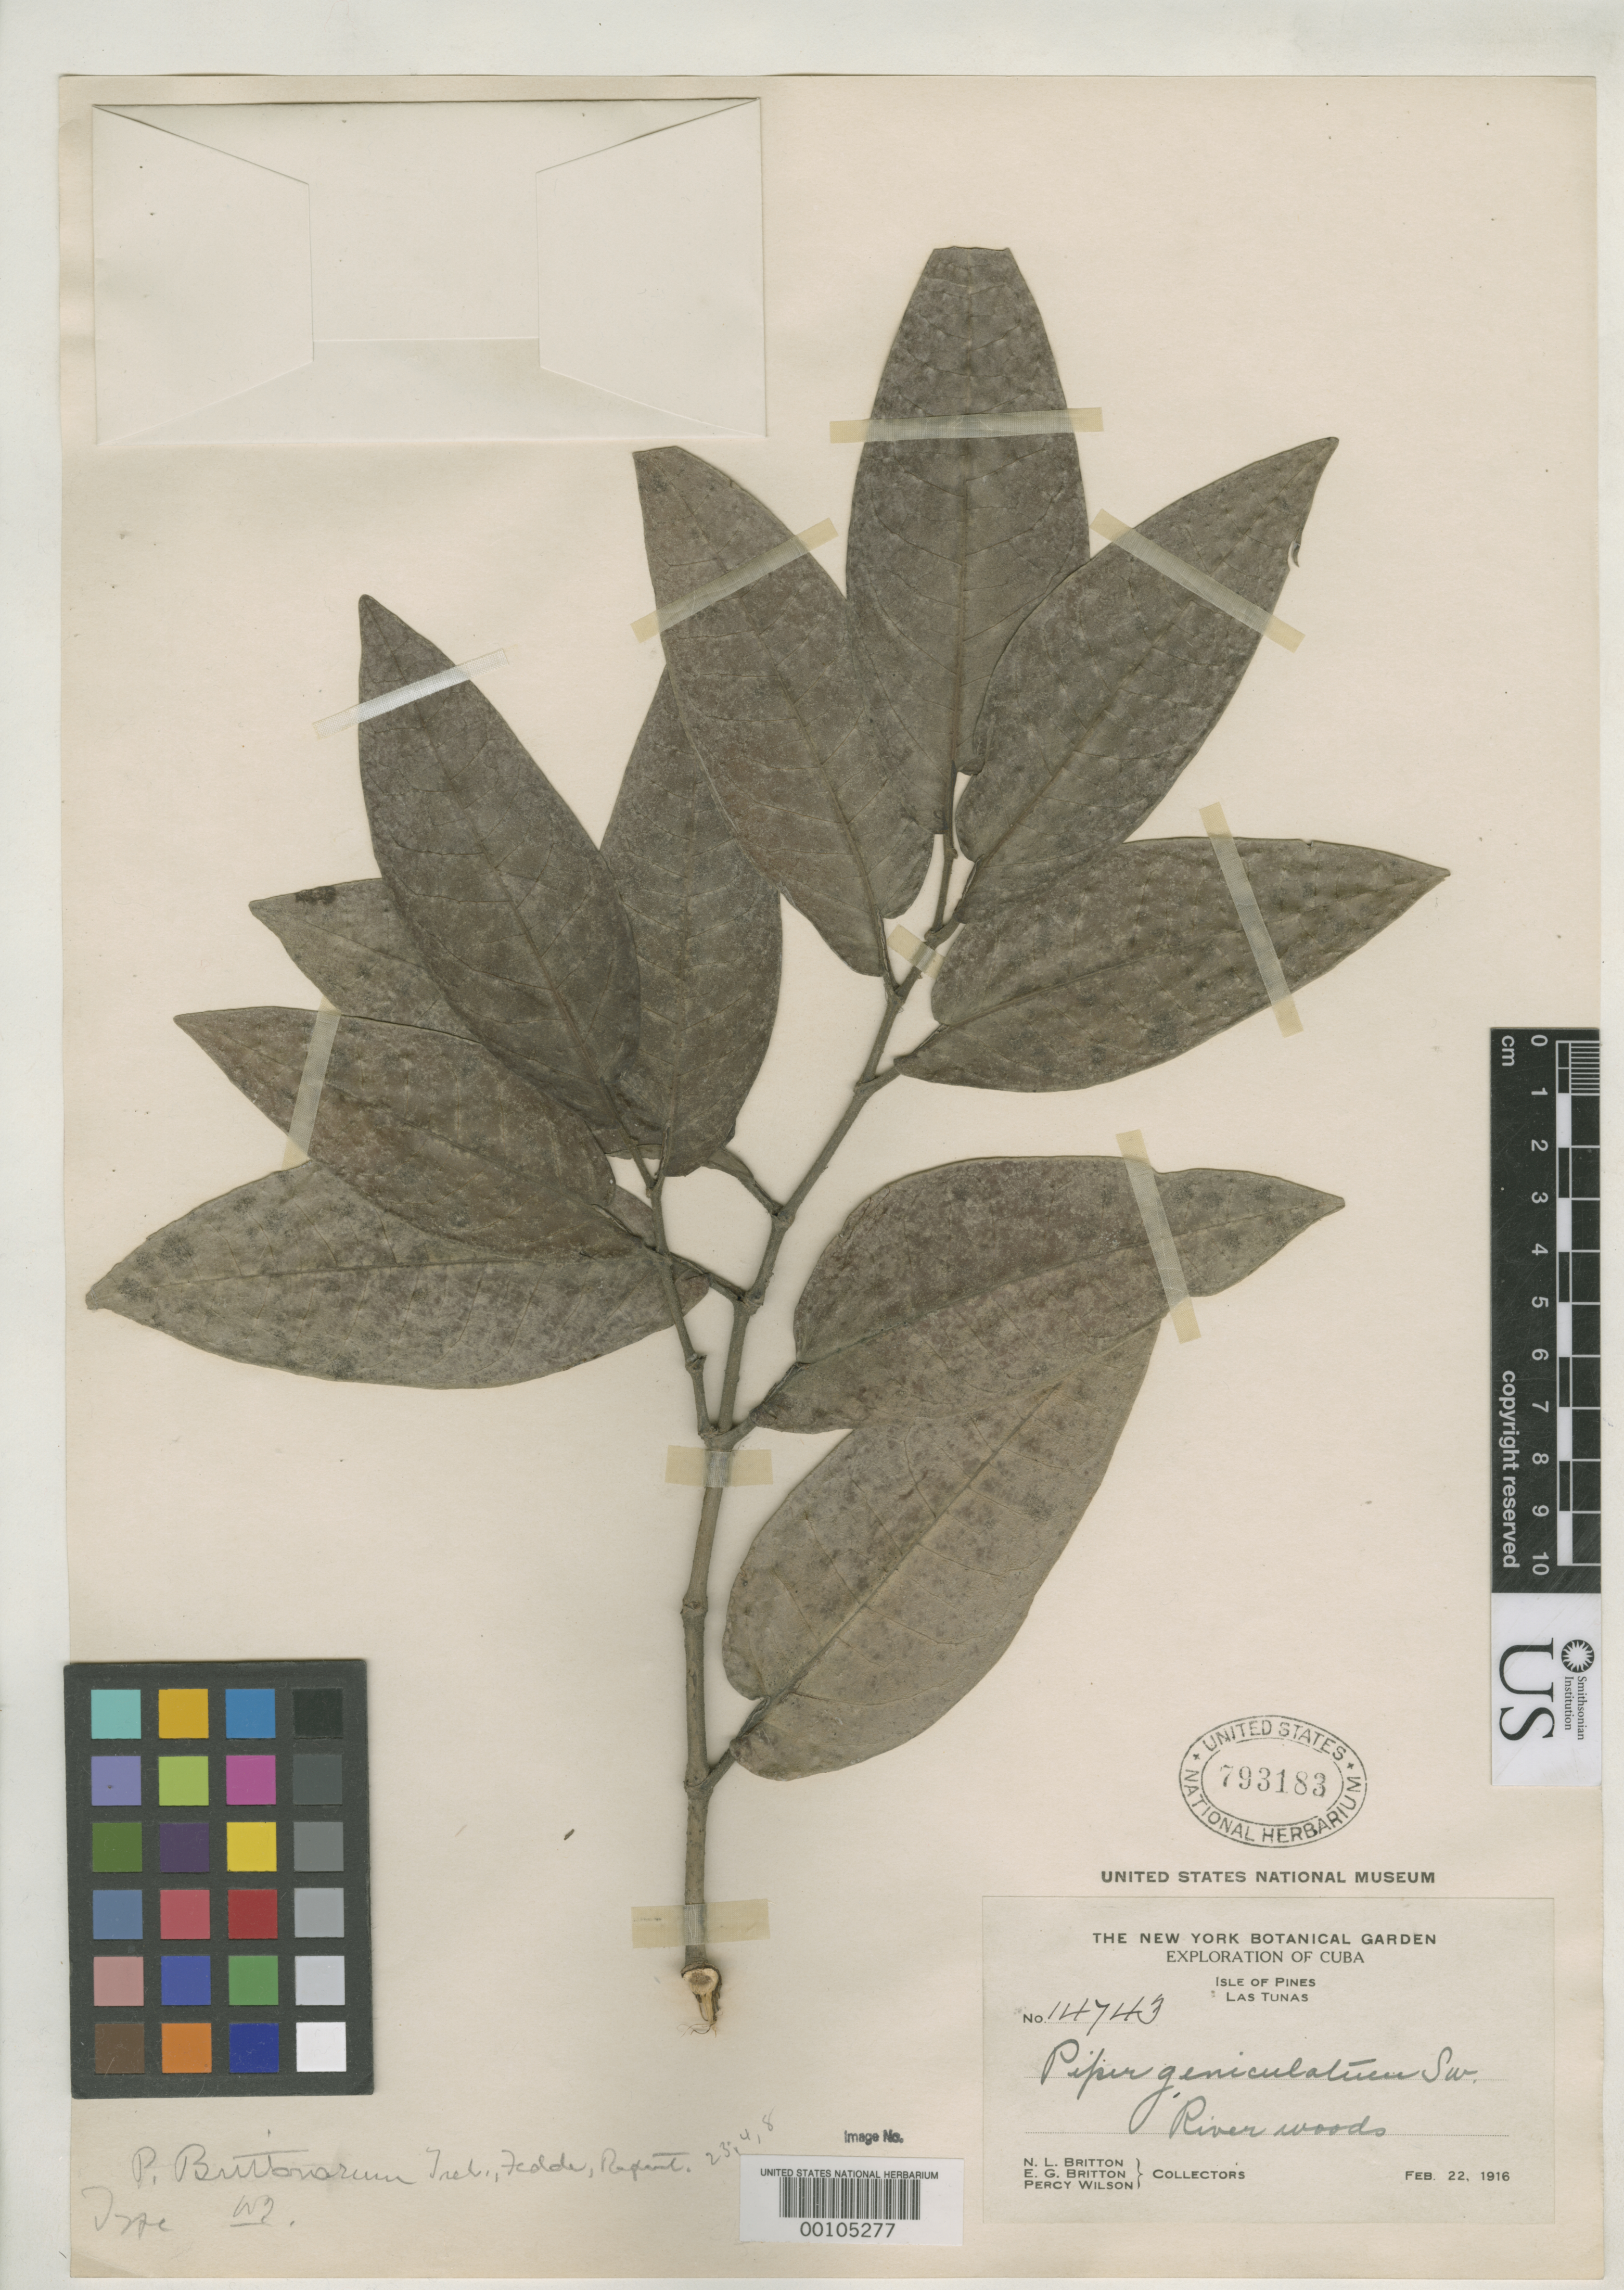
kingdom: Plantae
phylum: Tracheophyta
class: Magnoliopsida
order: Piperales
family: Piperaceae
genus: Piper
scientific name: Piper brittonorum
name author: Trel.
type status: Isotype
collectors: N. Britton & P. Wilson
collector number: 14743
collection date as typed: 22 Feb 1916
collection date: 1916-02-22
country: Cuba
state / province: Isla de La Juventud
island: Isla de La Juventud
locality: Las Tunas.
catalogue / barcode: US 793183